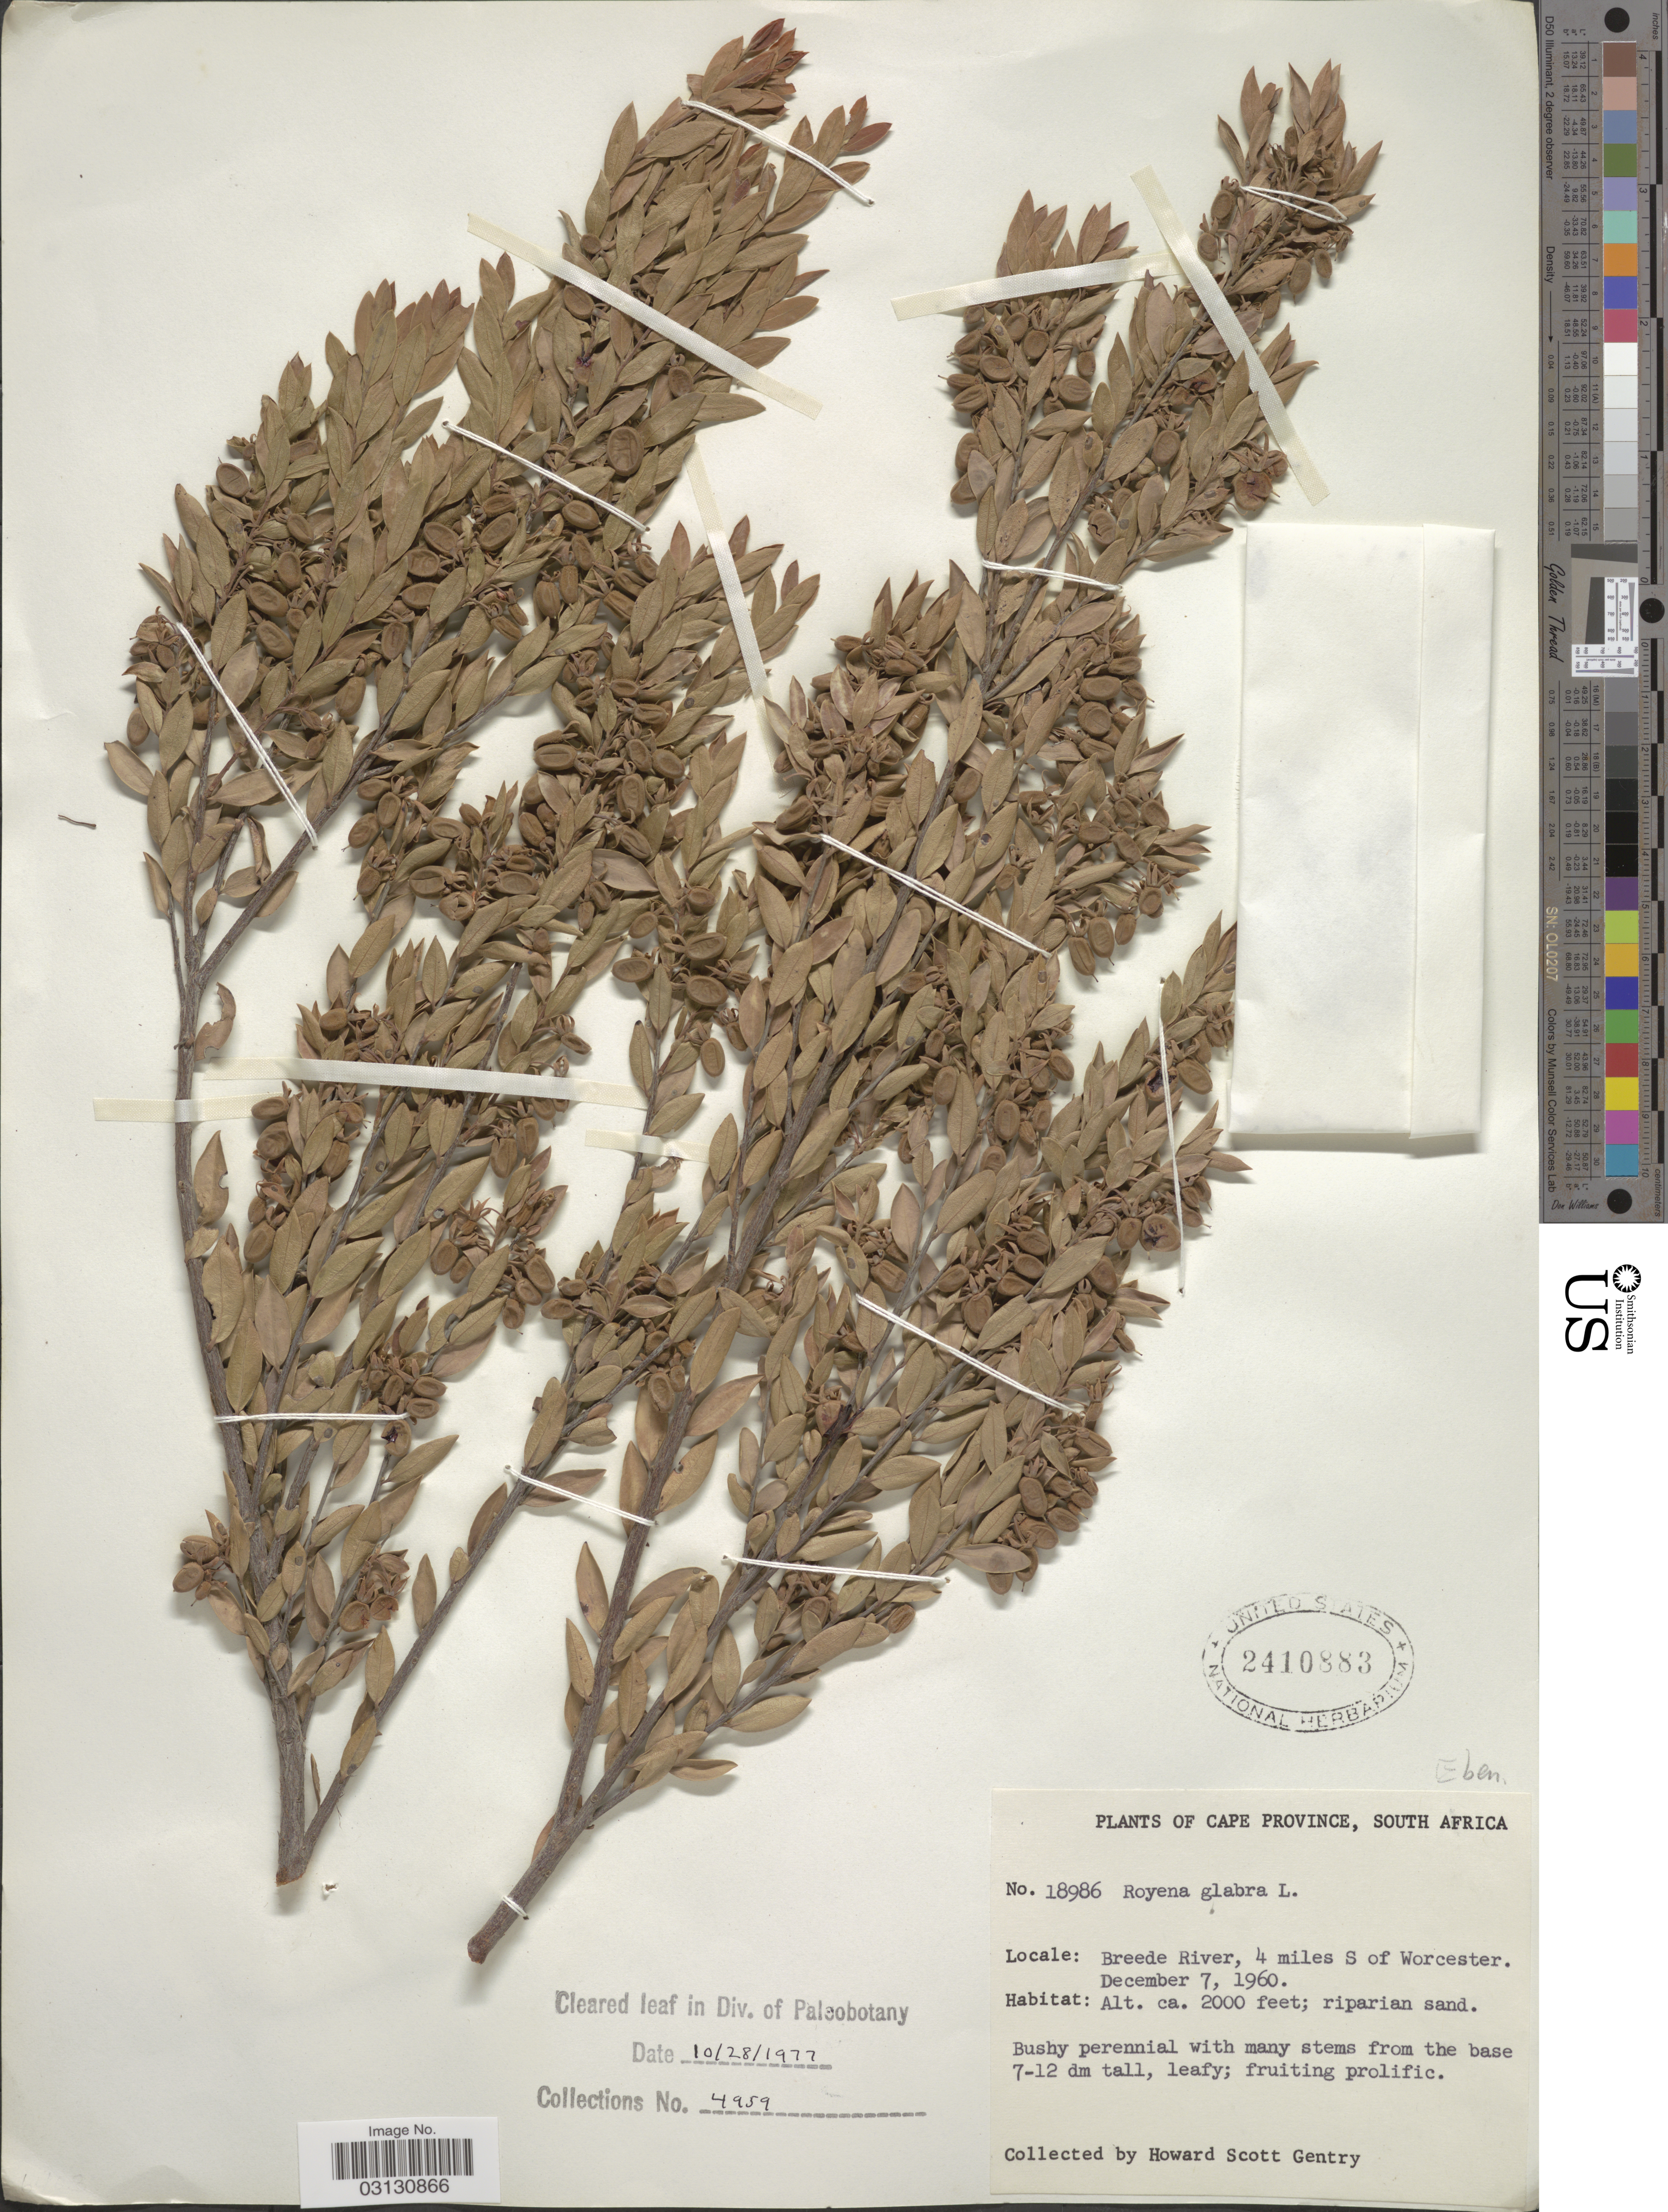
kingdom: Plantae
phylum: Tracheophyta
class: Magnoliopsida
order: Ericales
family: Ebenaceae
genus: Royena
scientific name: Royena glabra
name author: L.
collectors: H. S. Gentry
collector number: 18986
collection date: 1960-12-07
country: South Africa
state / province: Western Cape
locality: Breede River, 4 miles S of Worcester.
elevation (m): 610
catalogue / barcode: US 2410883